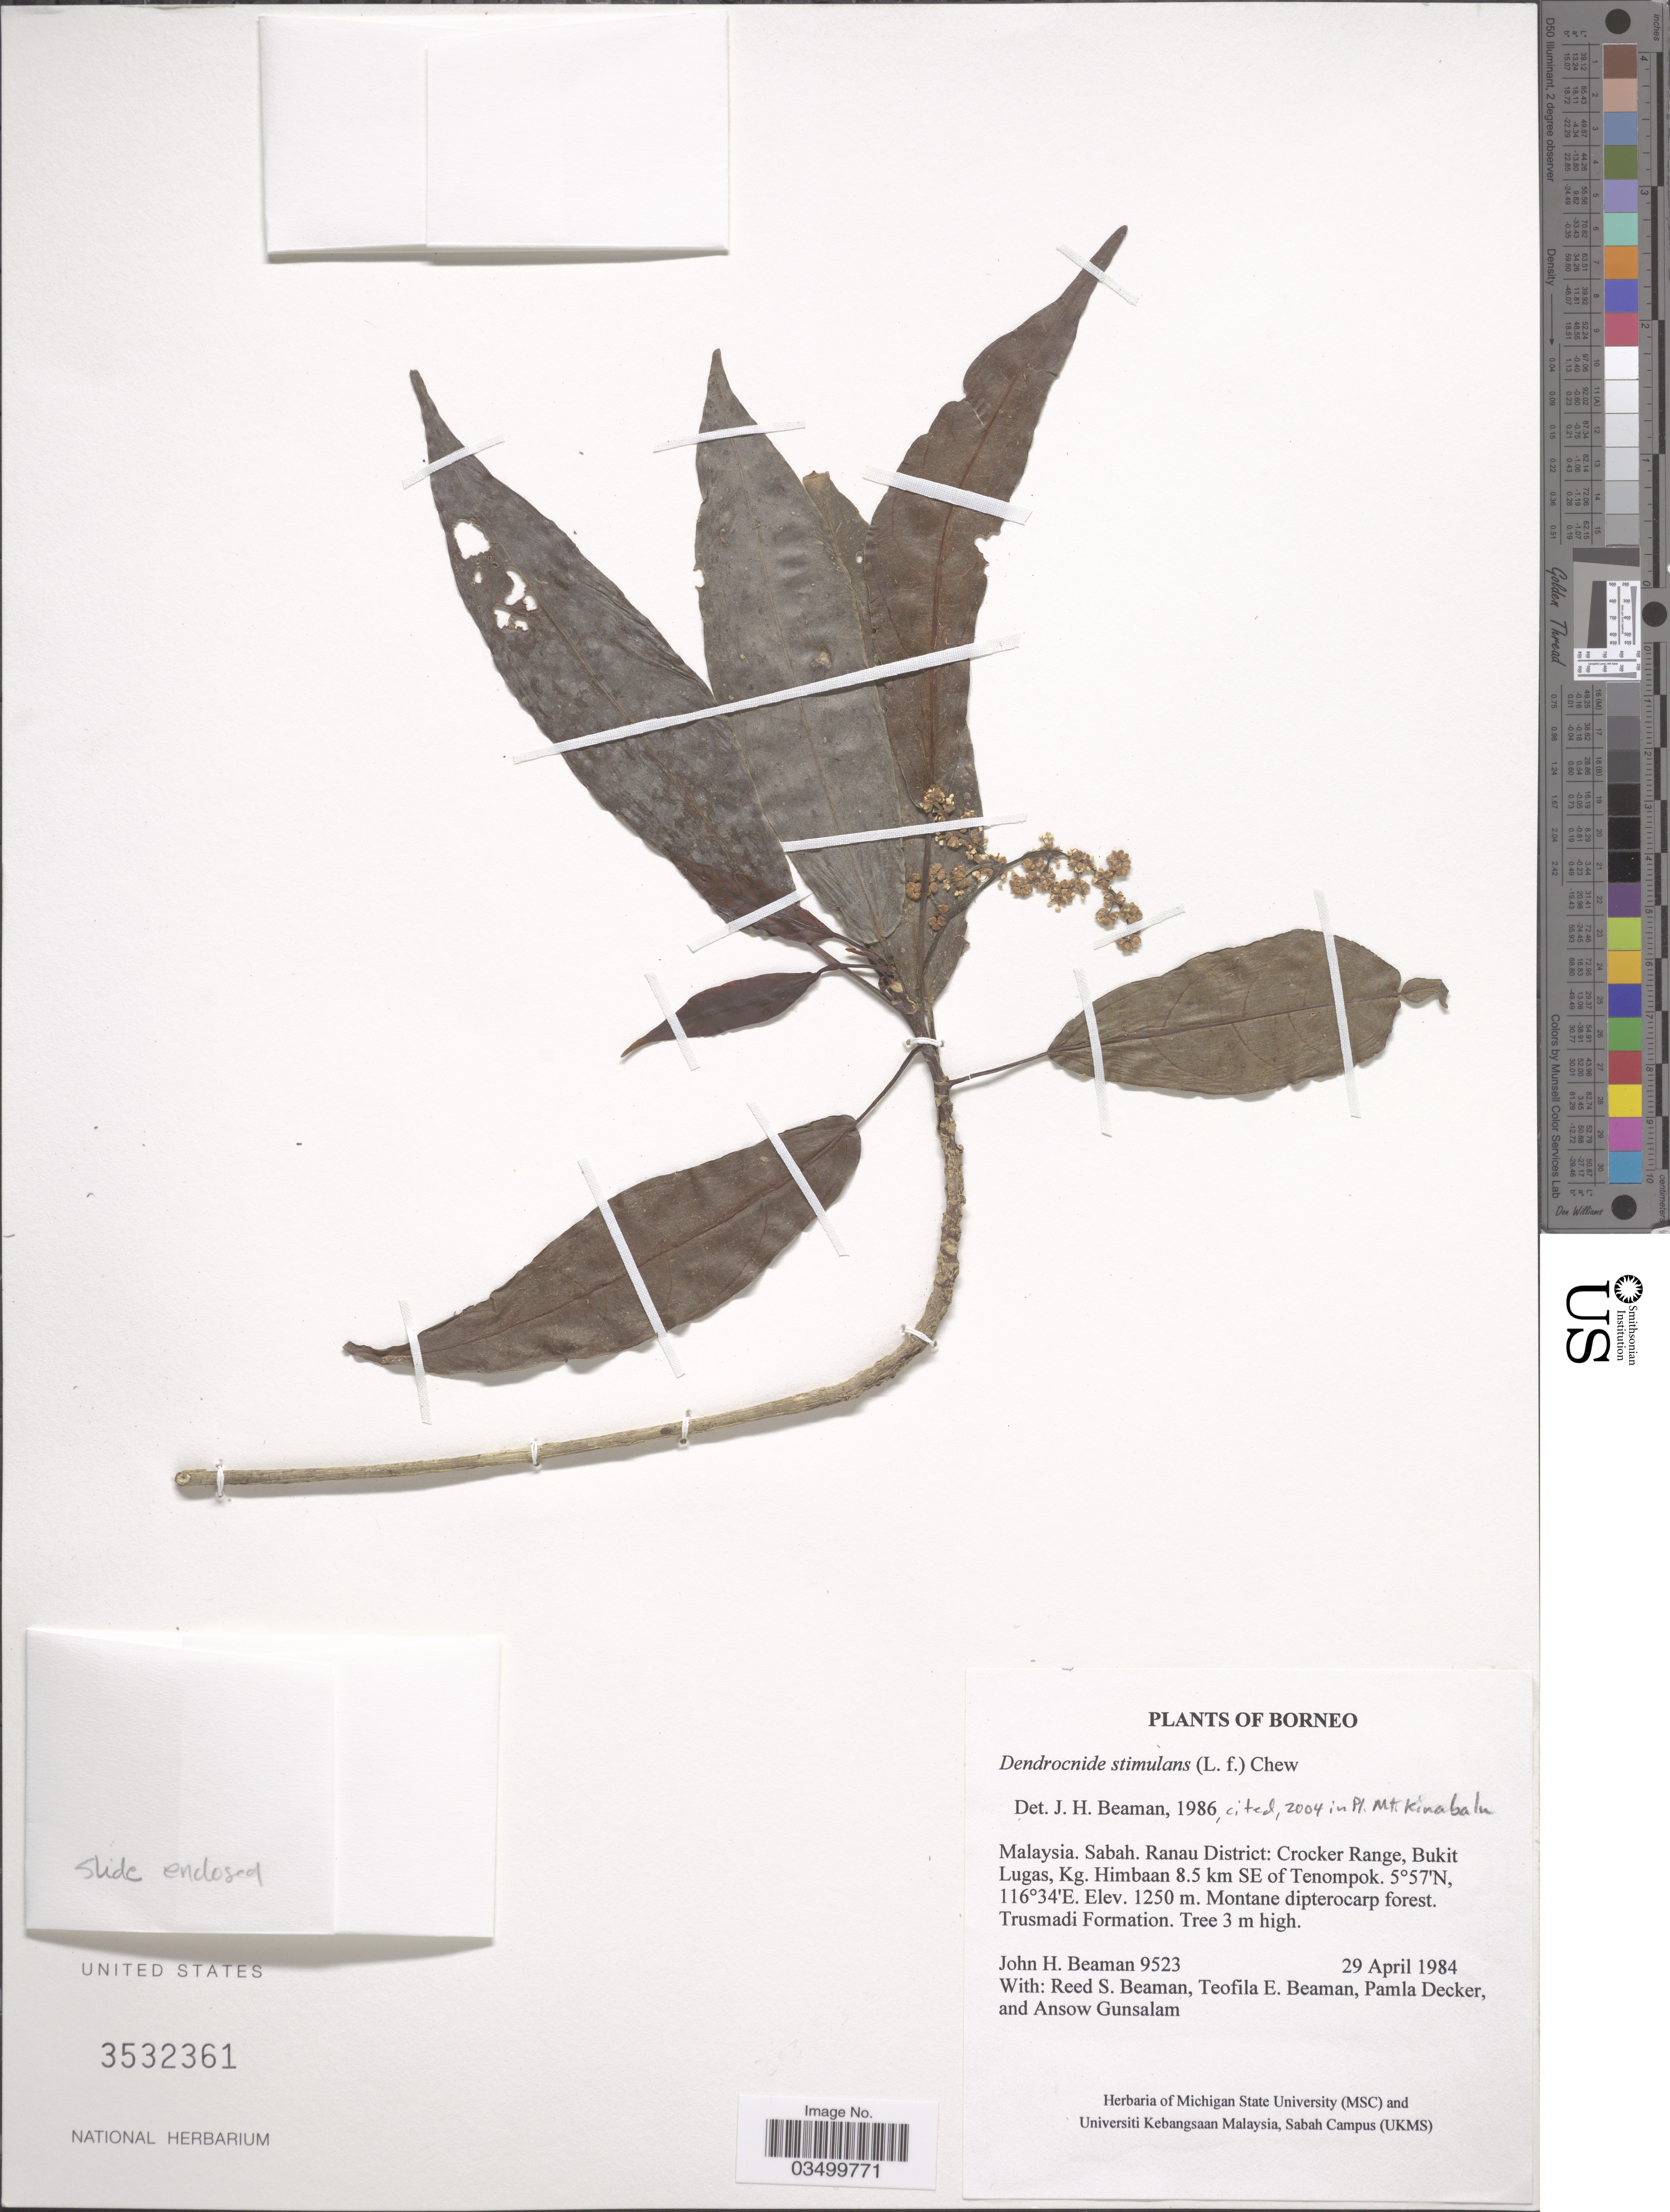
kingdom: Plantae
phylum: Tracheophyta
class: Magnoliopsida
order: Rosales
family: Urticaceae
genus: Dendrocnide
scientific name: Dendrocnide stimulans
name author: (L. f.) Chew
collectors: J. H. Beaman, R. S. Beaman, T. E. Beaman, P. Decker & A. Gunsalam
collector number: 9523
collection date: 1984-04-29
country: Malaysia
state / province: Sabah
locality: Borneo. Ranau District: Crocker Range, Bukit Lugas, Kg. Himbaan 8.5 km SE of Tenompok.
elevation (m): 1250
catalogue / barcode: US 3532361